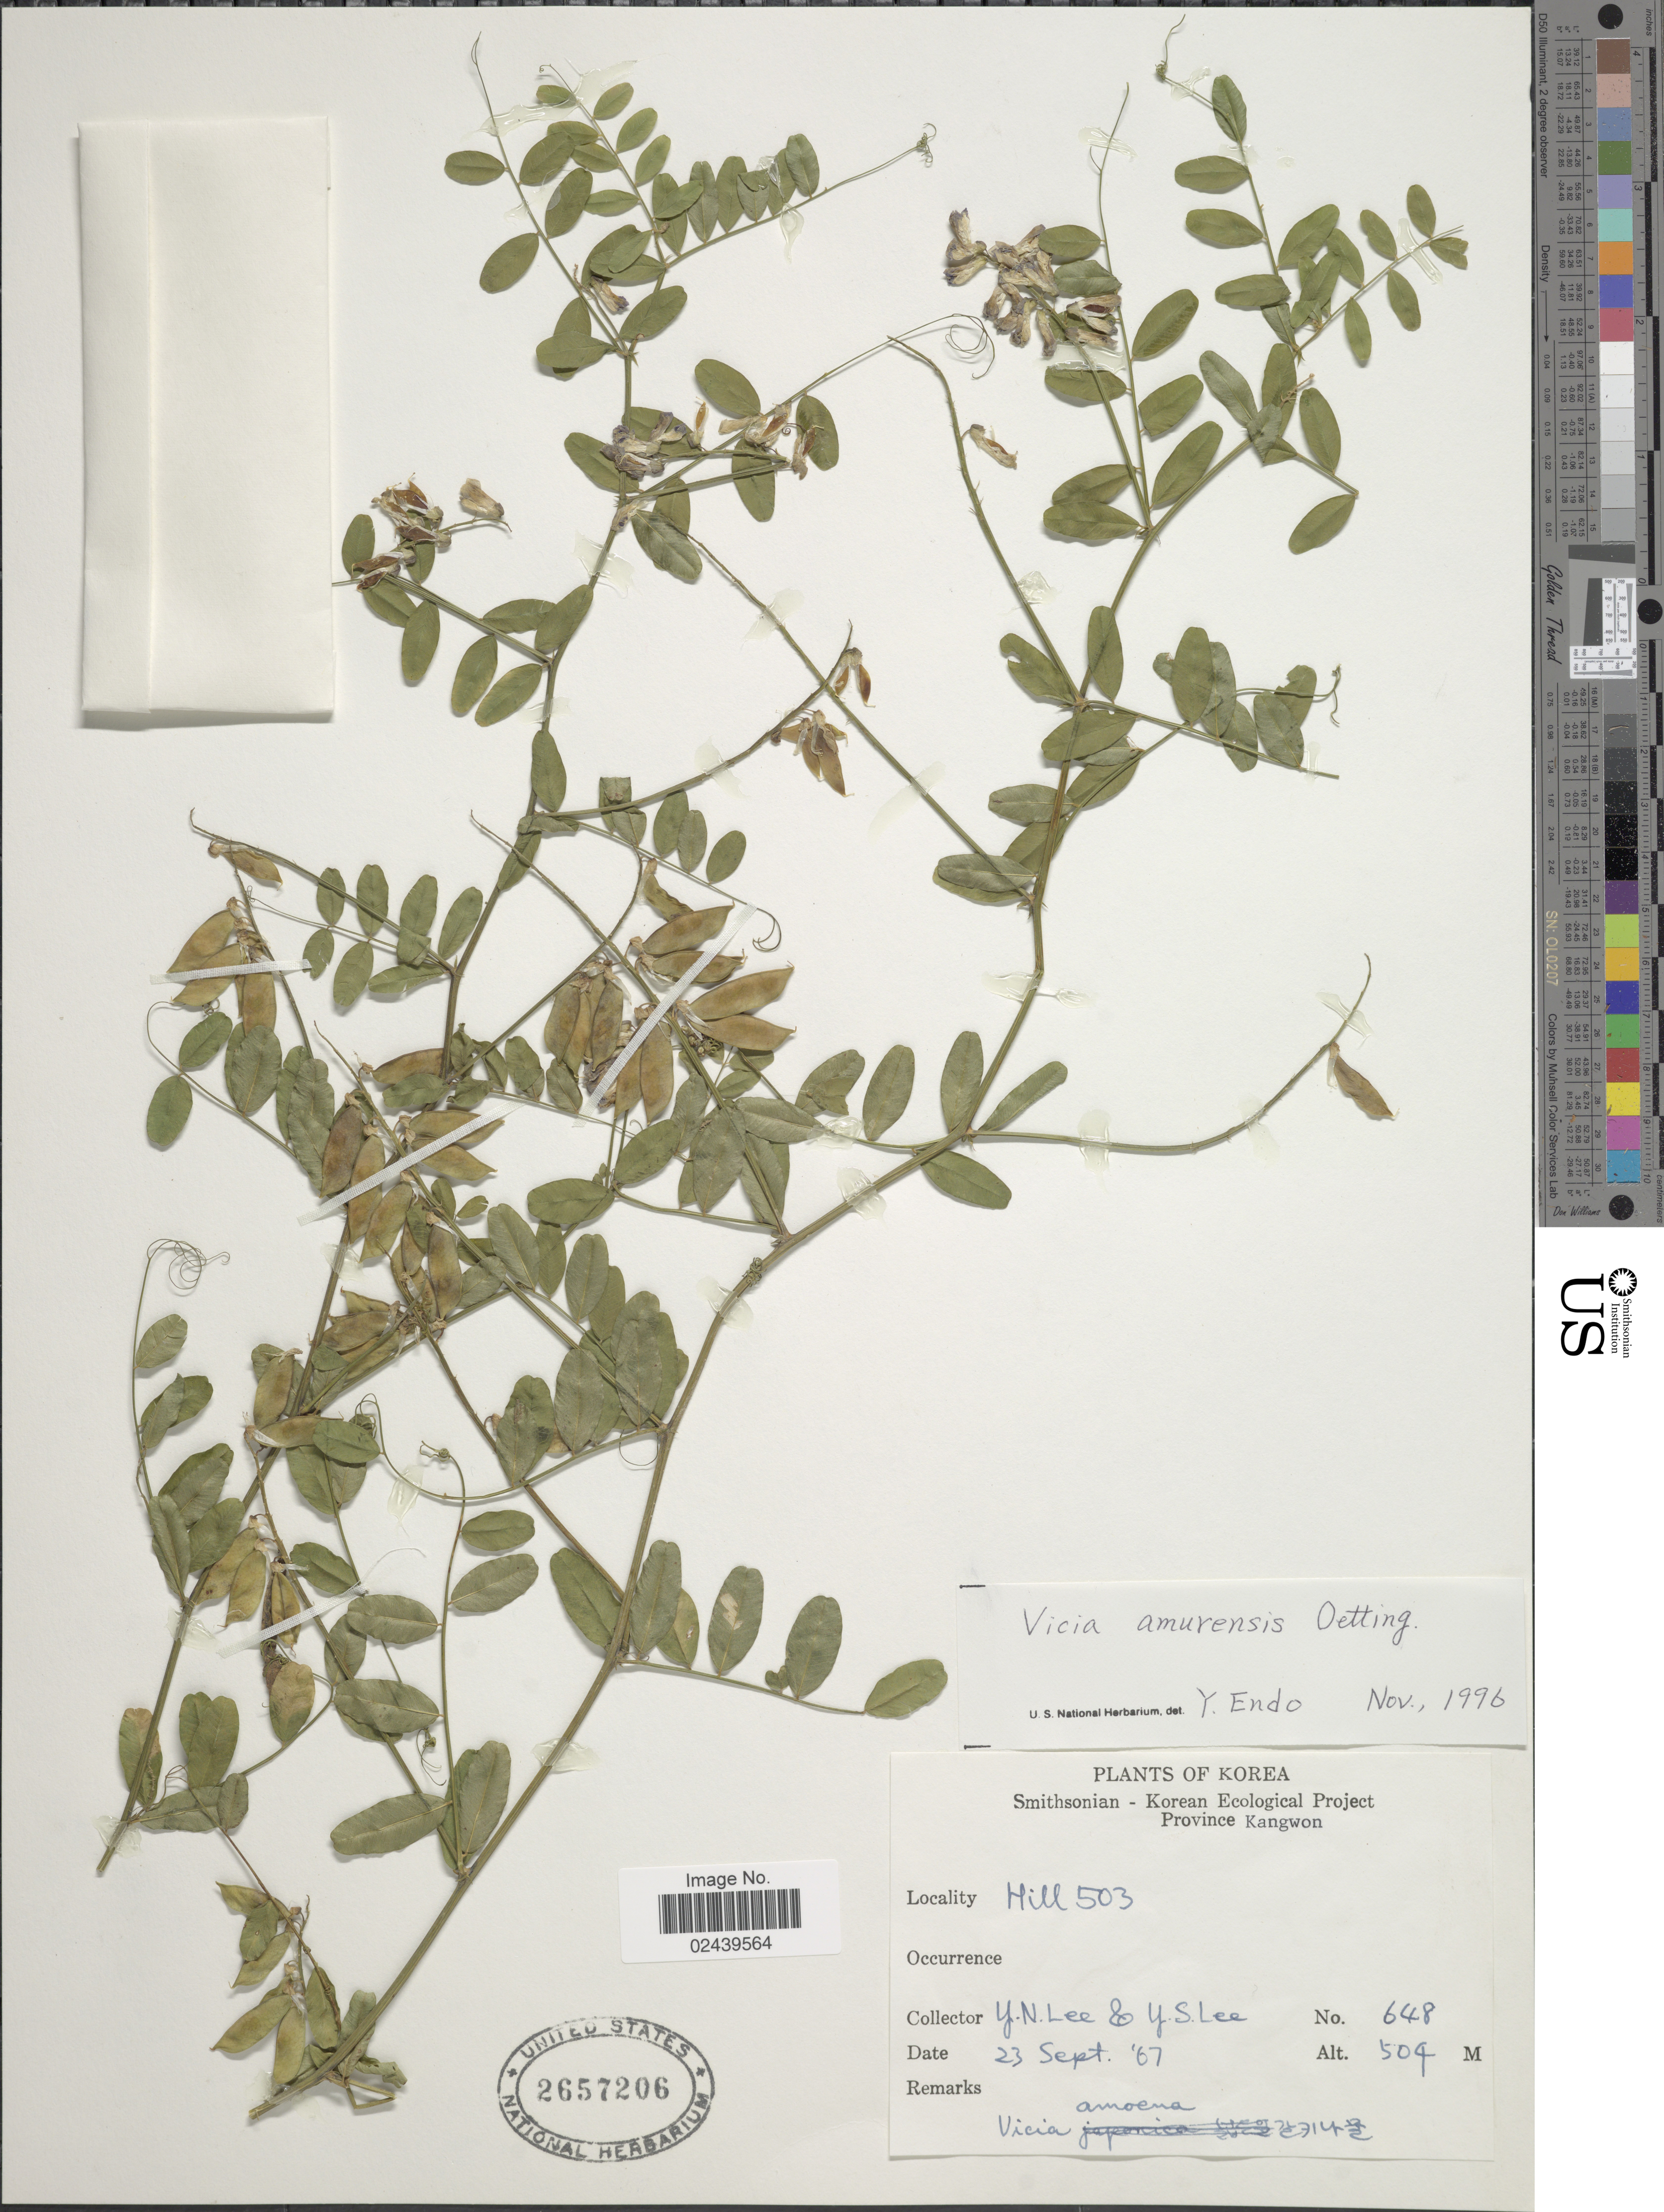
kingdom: Plantae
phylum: Tracheophyta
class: Magnoliopsida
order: Fabales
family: Fabaceae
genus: Vicia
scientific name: Vicia amurensis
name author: Oett.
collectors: Y. N. Lee & Y. S. Lee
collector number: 648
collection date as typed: Transcribed d/m/y: 23/9/67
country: North Korea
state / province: Kangwon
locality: Korea. Hill 503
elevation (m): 509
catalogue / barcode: US 2657206